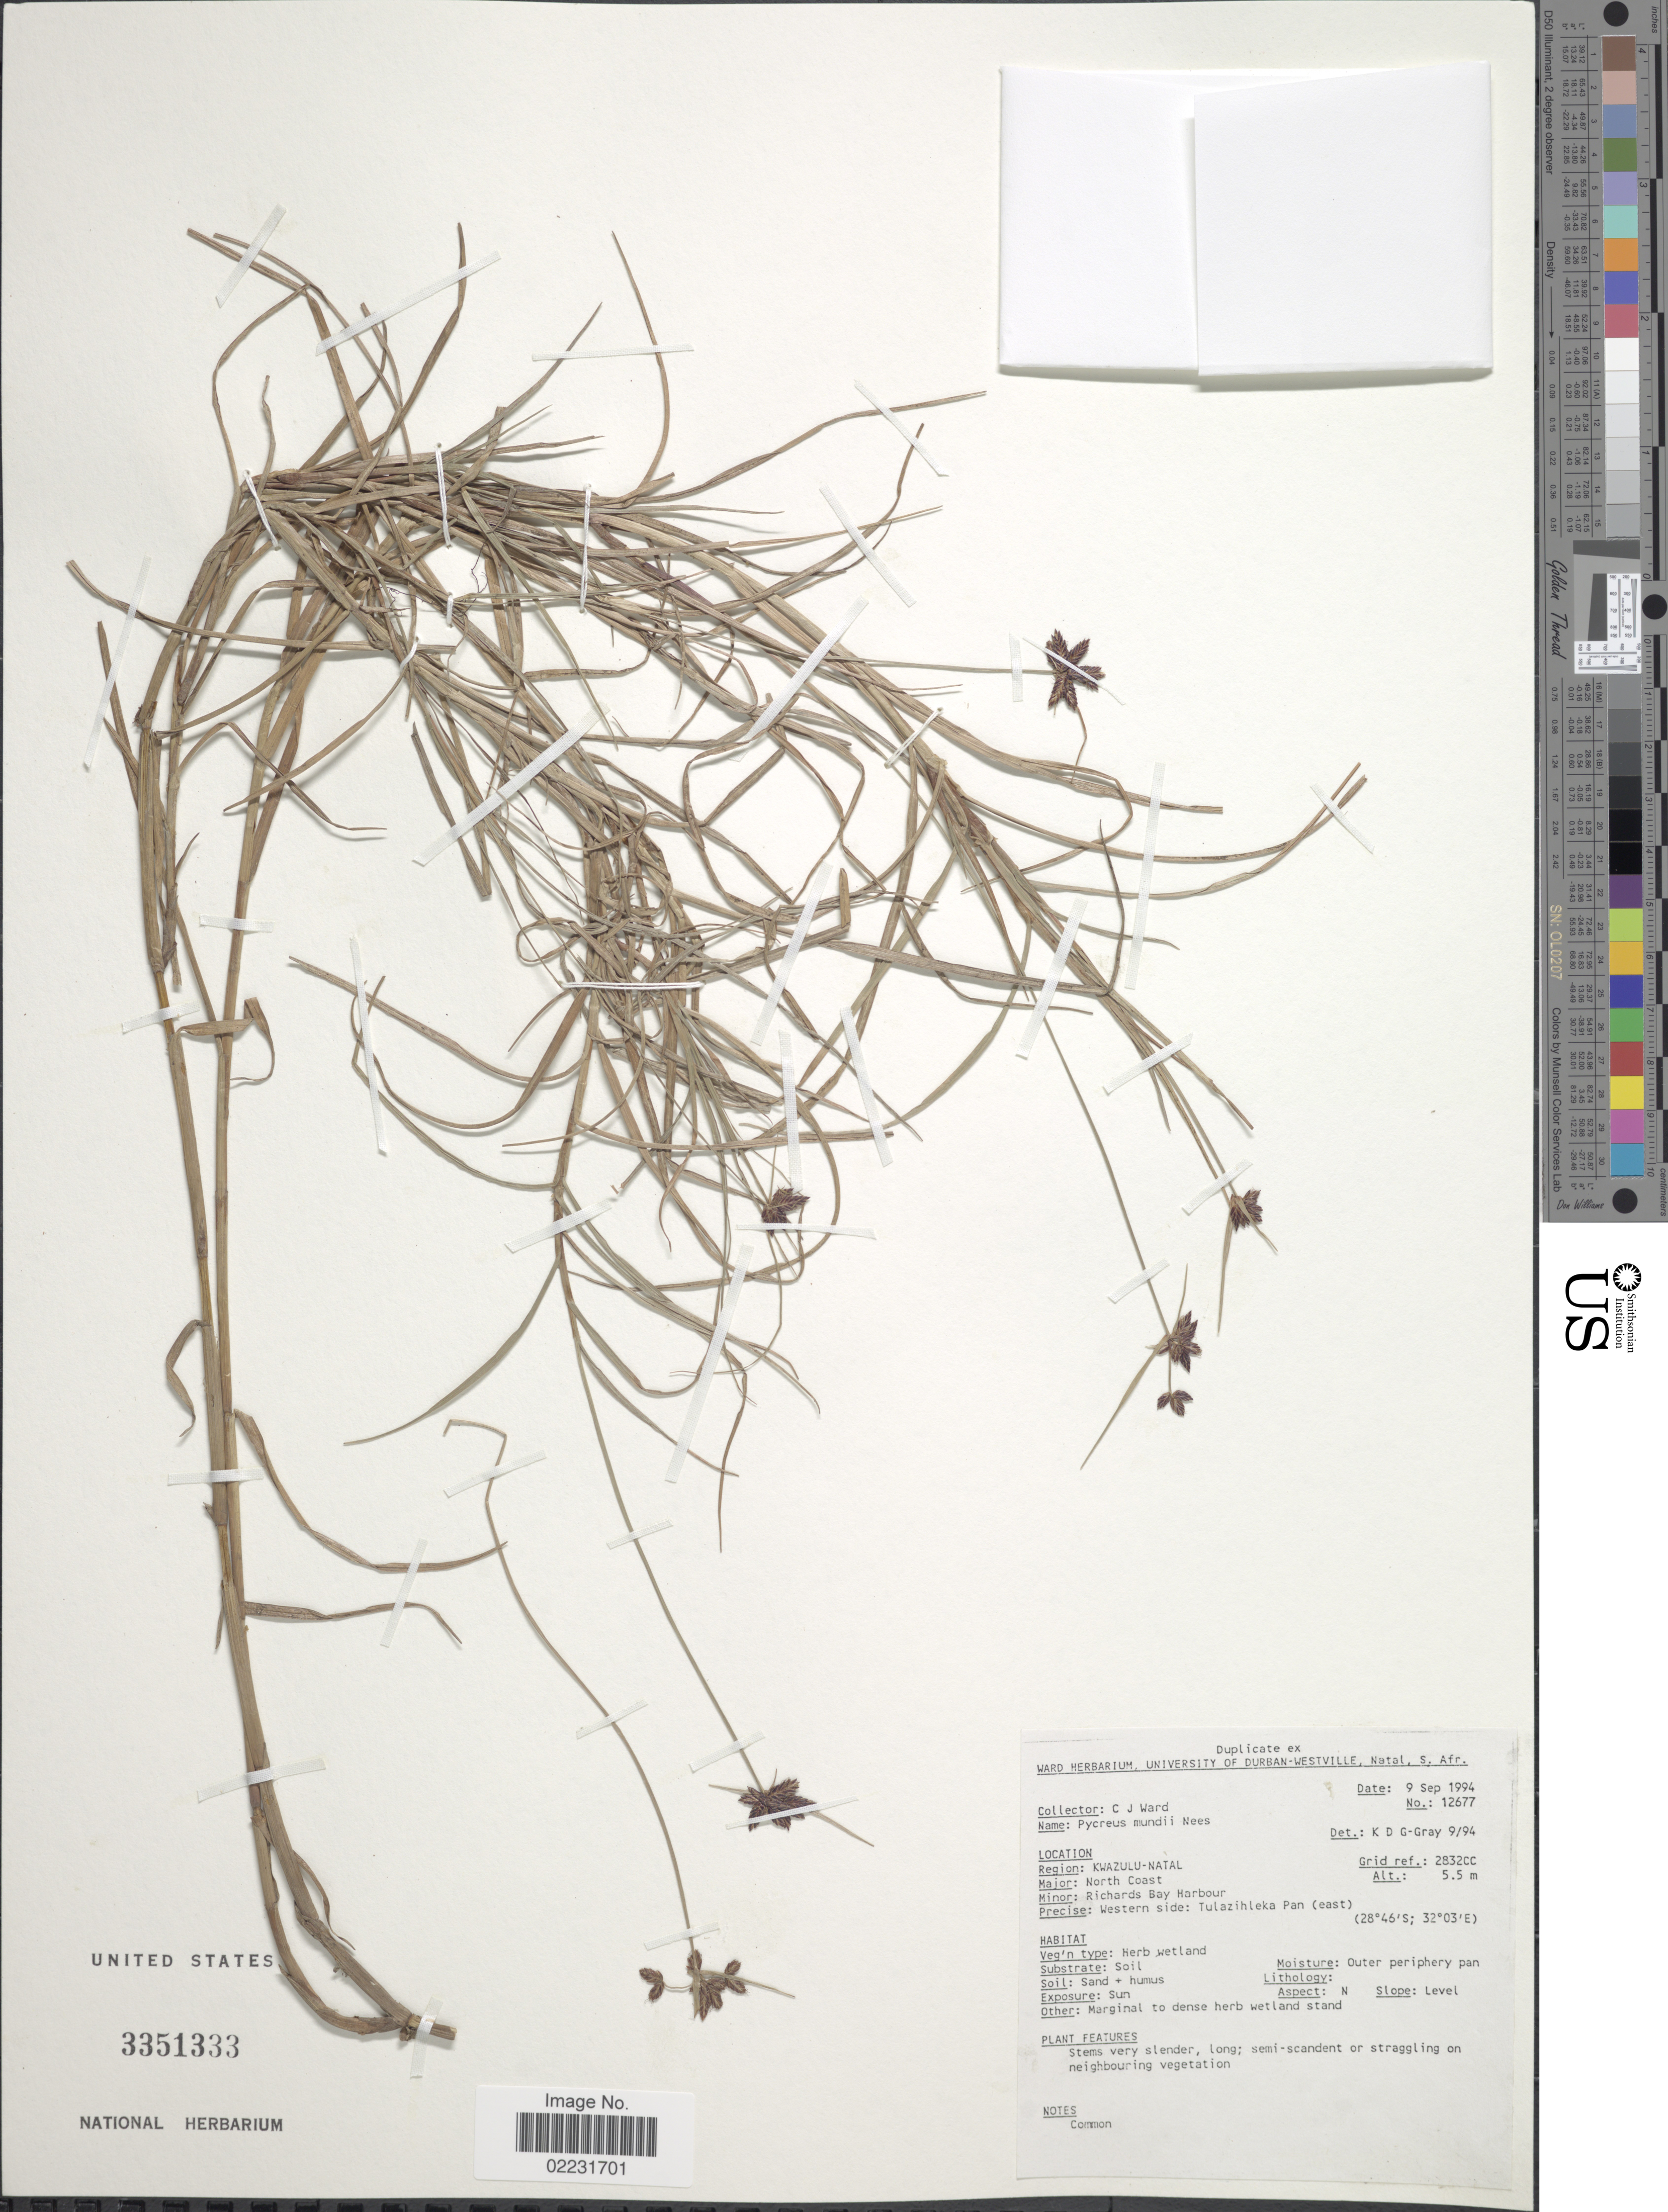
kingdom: Plantae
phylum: Tracheophyta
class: Liliopsida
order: Poales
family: Cyperaceae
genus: Cyperus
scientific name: Cyperus mundtii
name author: (Nees) Kunth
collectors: C. J. Ward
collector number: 12677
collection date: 1994-09-09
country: South Africa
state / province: KwaZulu-Natal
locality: North Coast, Richards Bay Harbour, Western side Tulazihleka Pan (east)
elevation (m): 5.5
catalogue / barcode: US 3351333